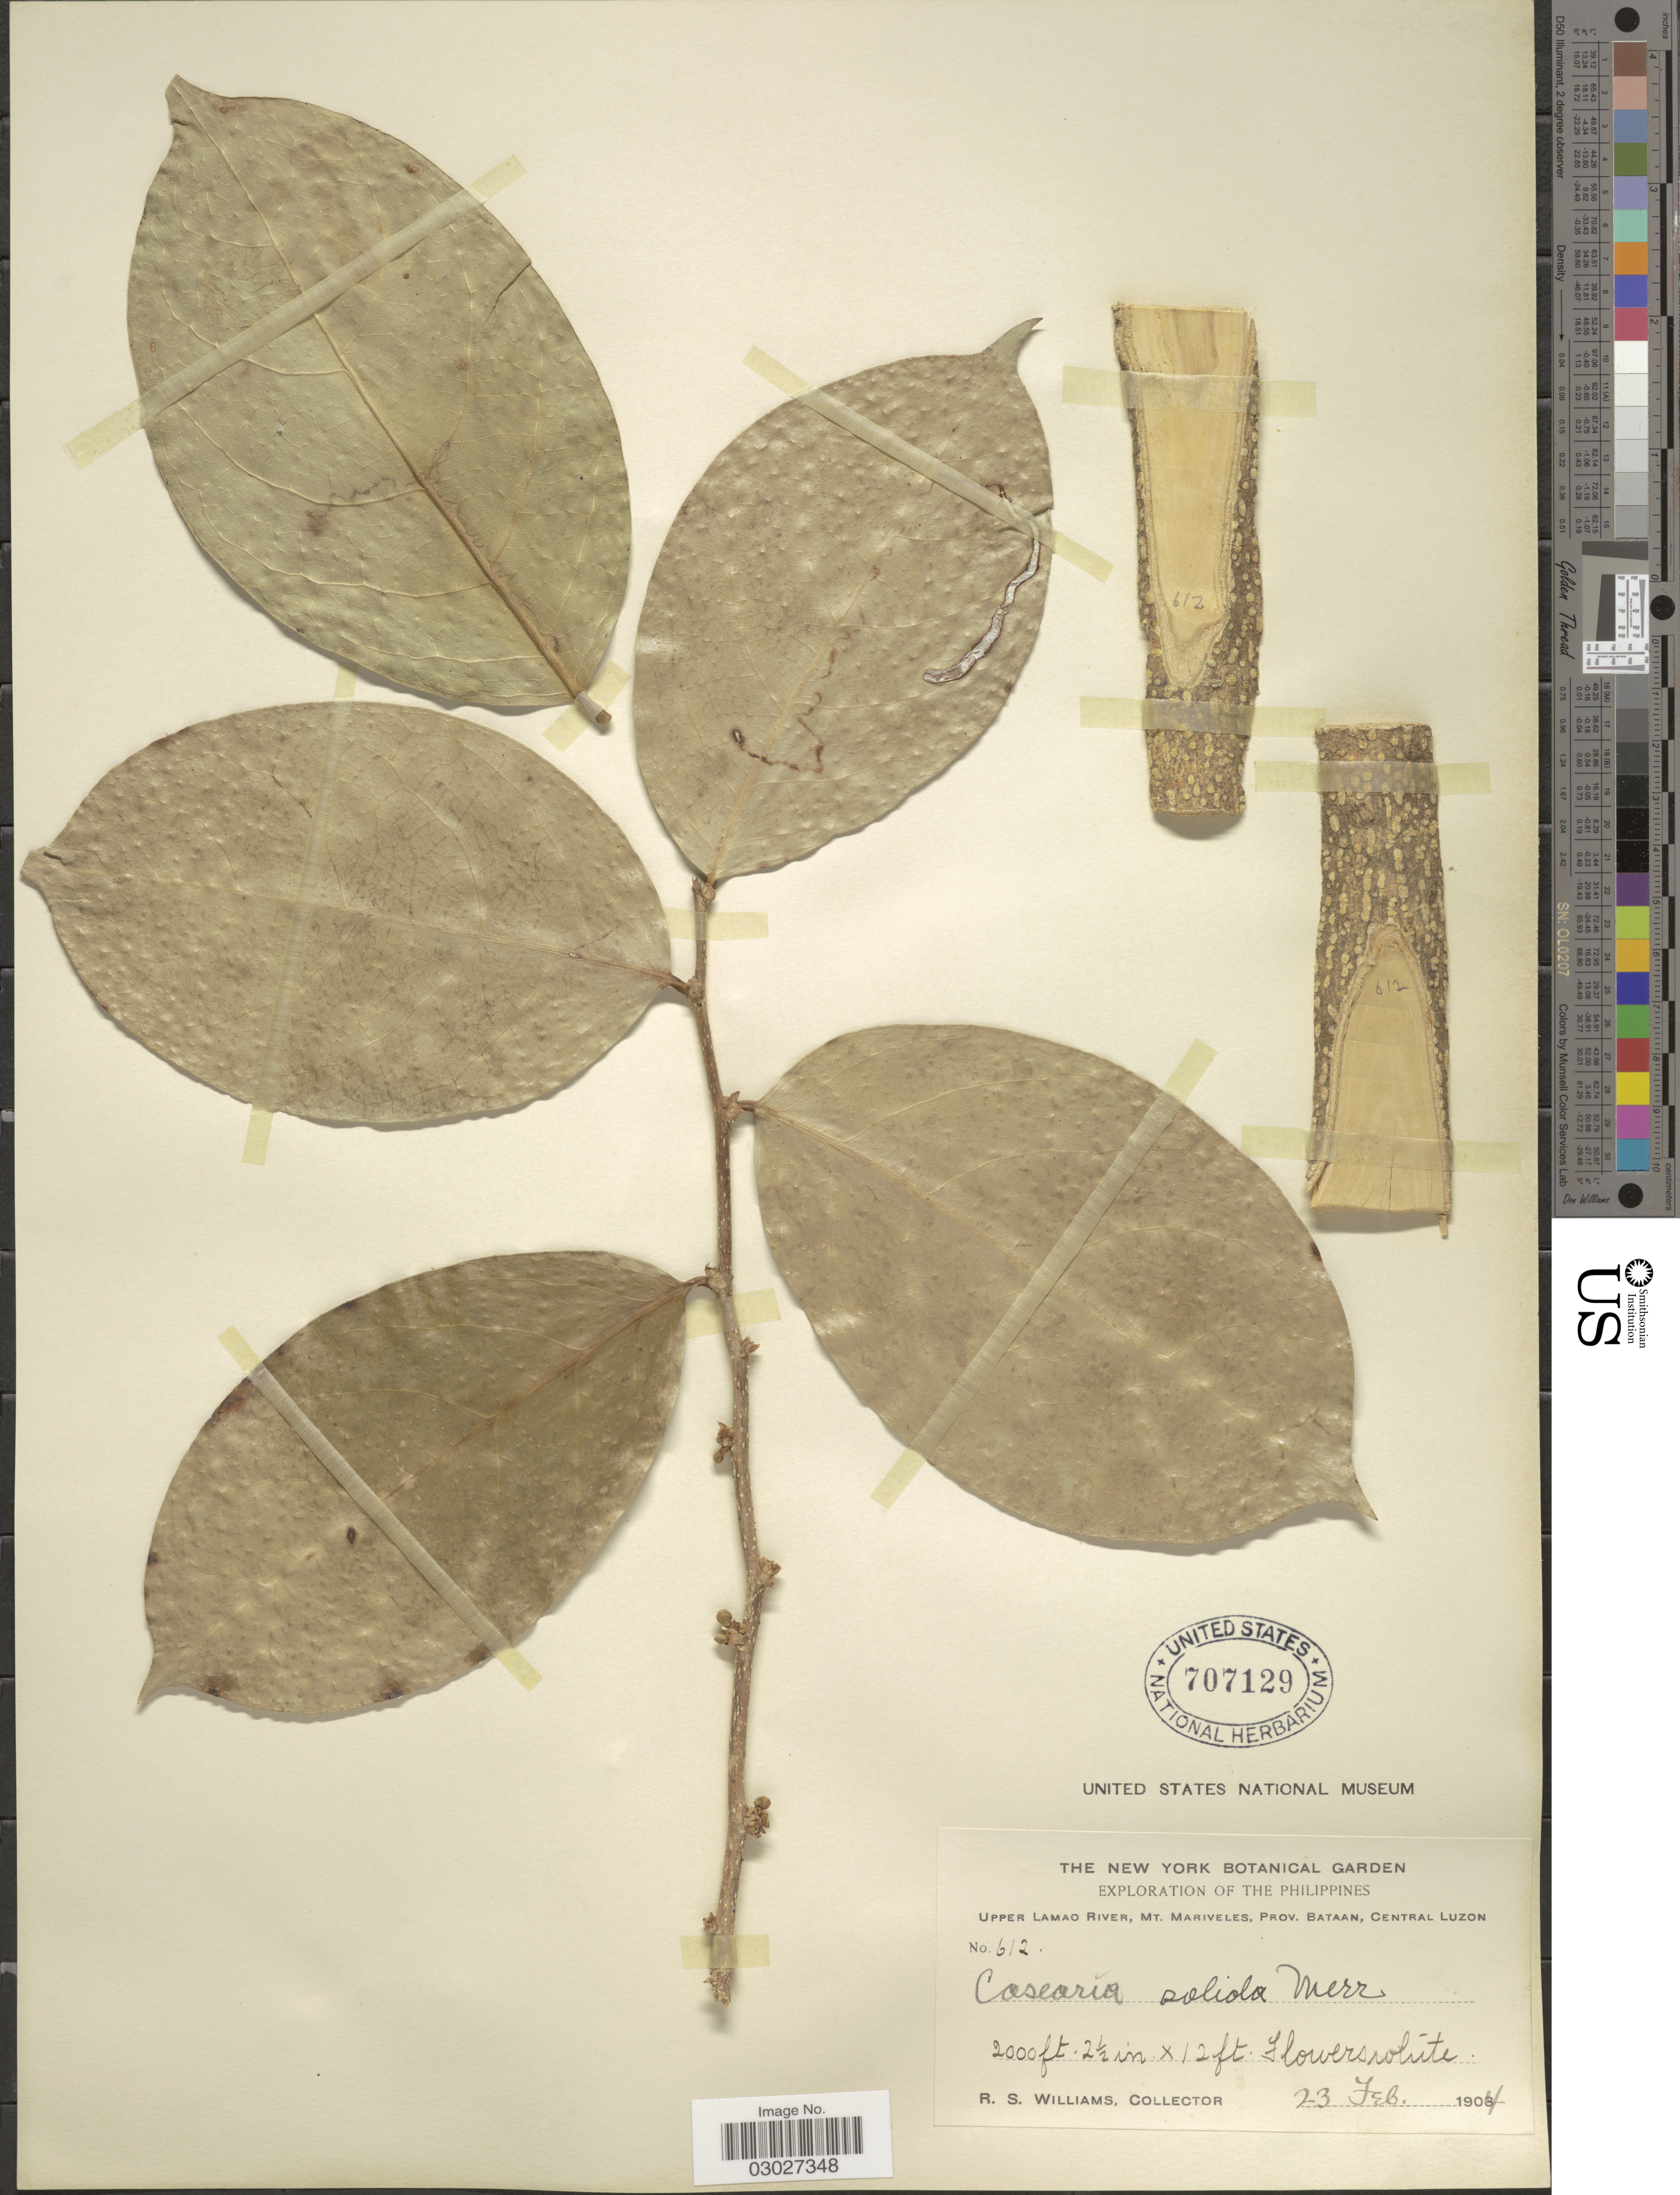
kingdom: Plantae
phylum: Tracheophyta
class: Magnoliopsida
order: Malpighiales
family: Salicaceae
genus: Casearia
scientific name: Casearia trivalvis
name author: (Blanco) Merr.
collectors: R. S. Williams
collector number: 612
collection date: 1904-02-23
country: Philippines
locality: Upper Lamao River, Mt. Mariveles, Prov. Bataan, Central Luzon.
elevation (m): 610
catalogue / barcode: US 707129